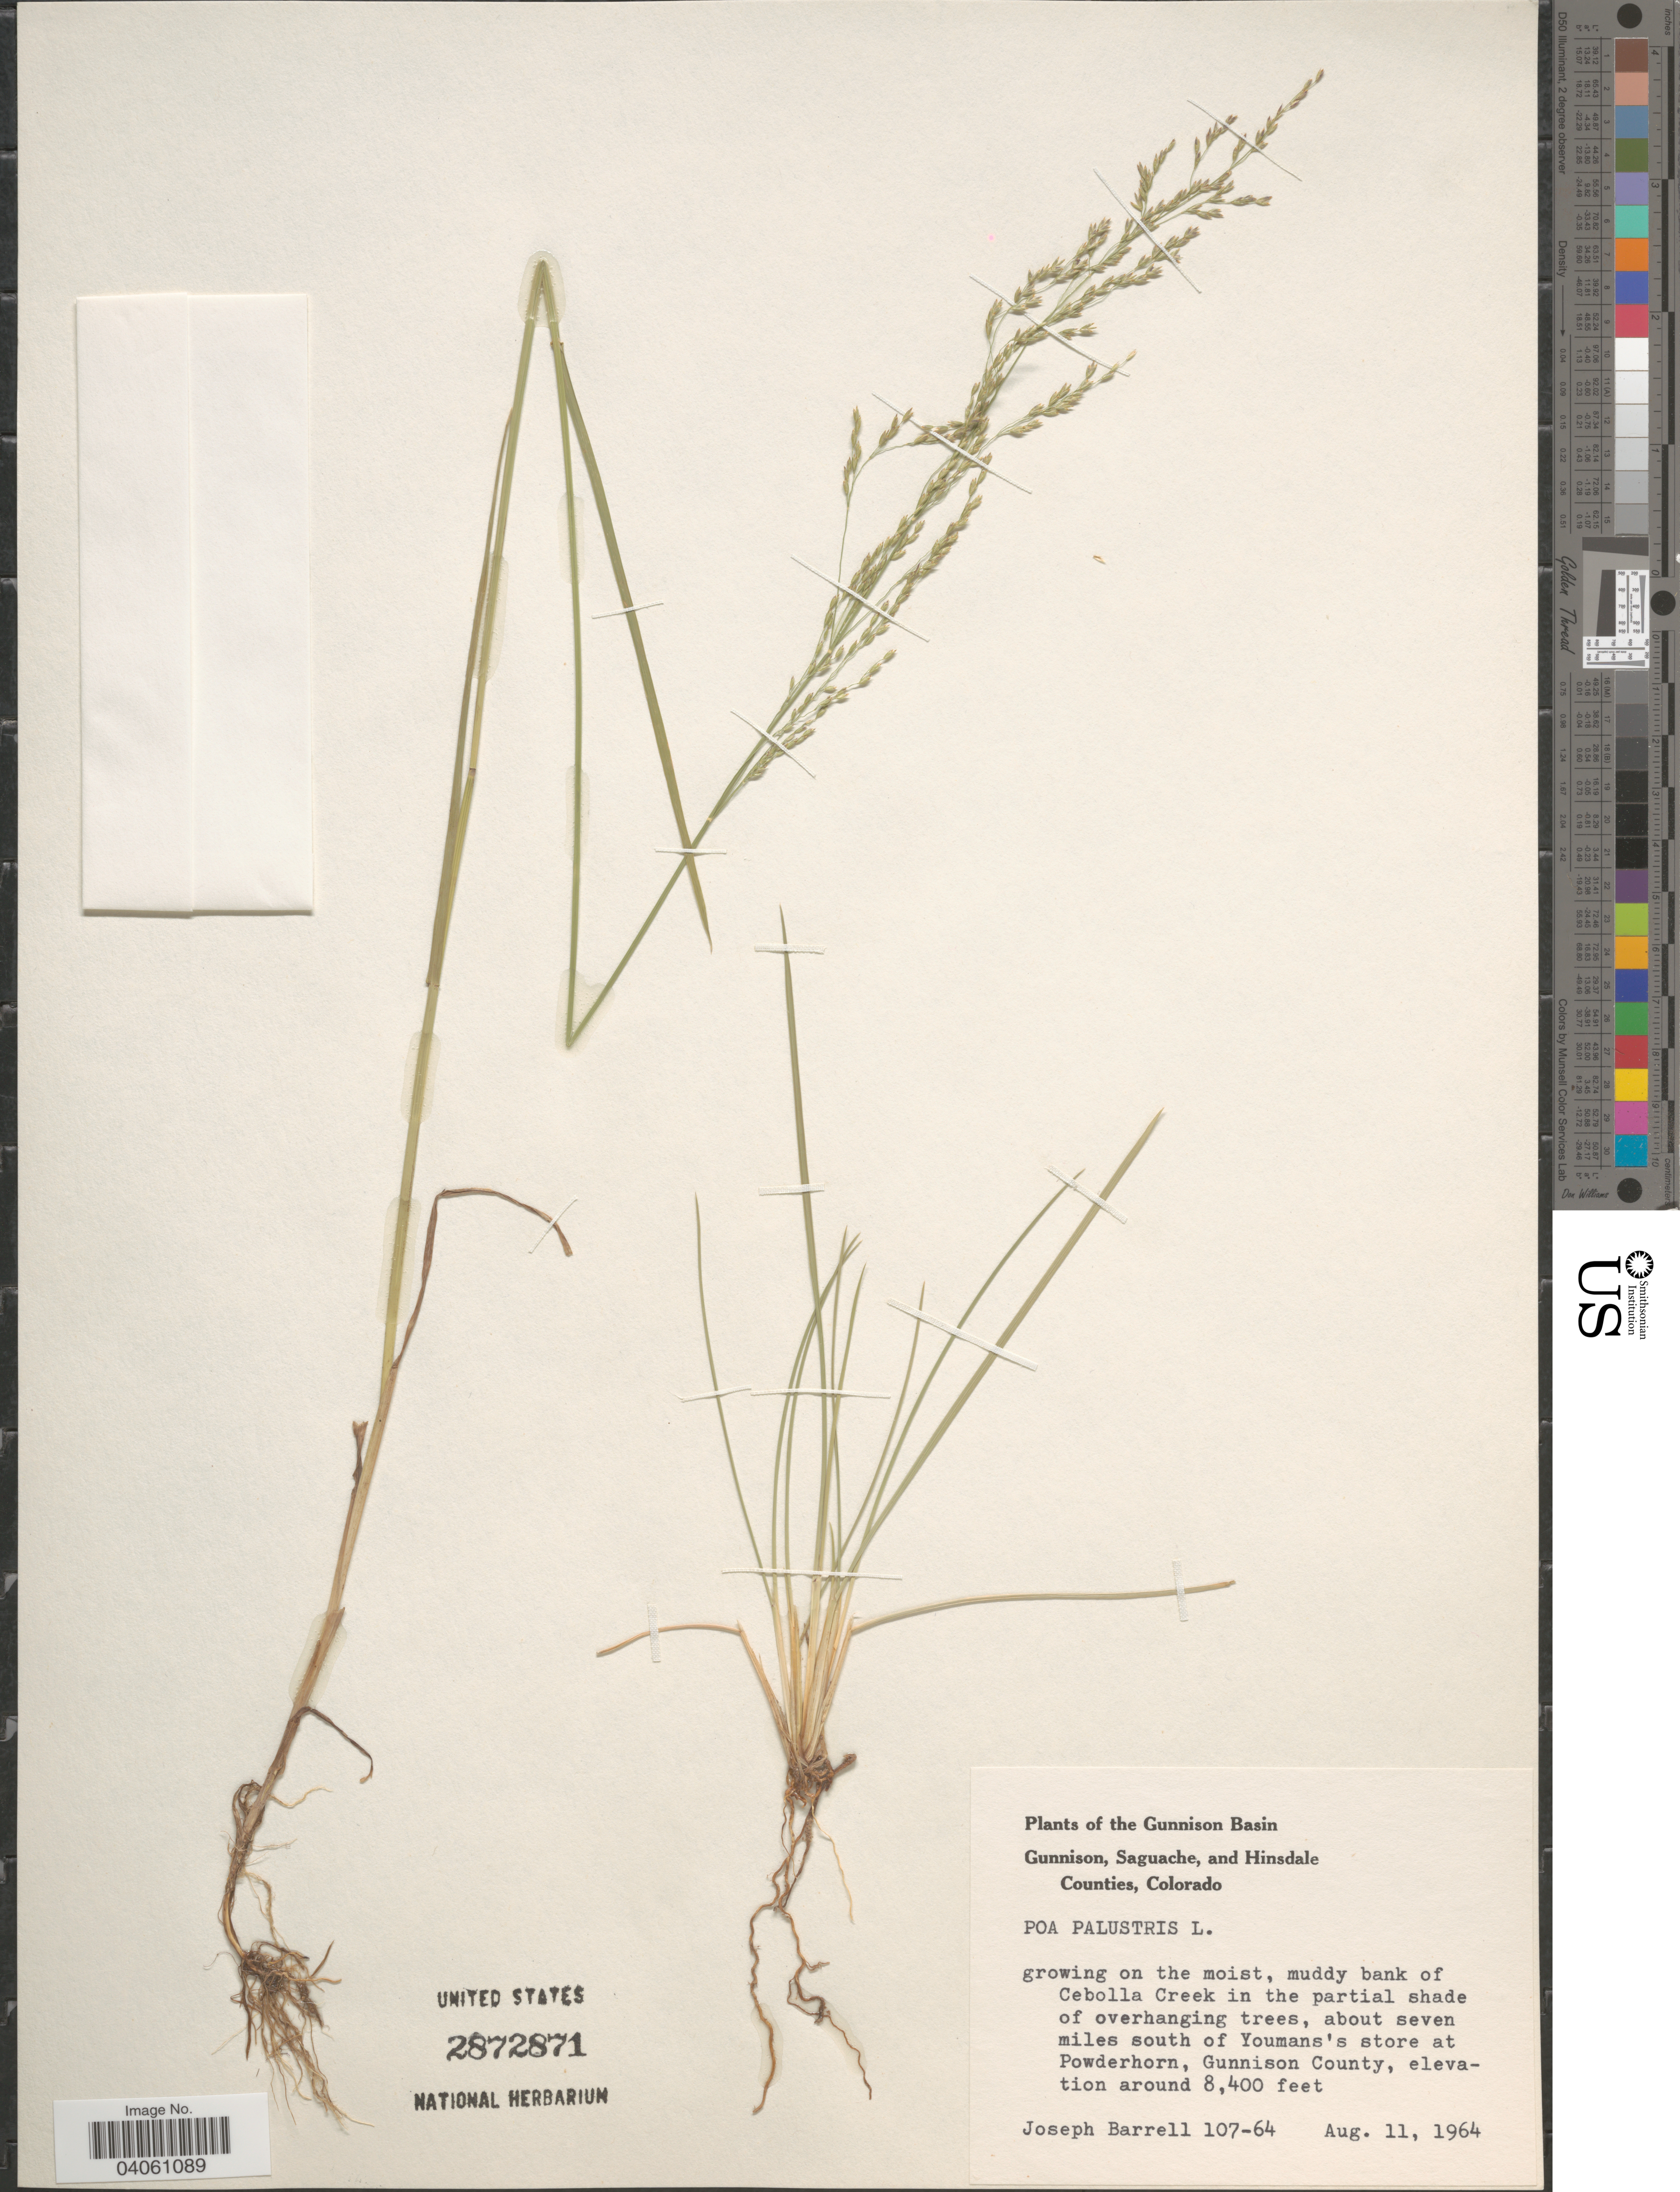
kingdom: Plantae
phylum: Tracheophyta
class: Liliopsida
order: Poales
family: Poaceae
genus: Poa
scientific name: Poa palustris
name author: L.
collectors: J. Barrell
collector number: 107-64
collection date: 1964-08-11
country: United States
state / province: Colorado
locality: Gunnison Basin. On the moist, muddy bank of Cebolla Creek in the partial shade of overhanging trees, about seven miles south of Youman's store at Powderhorn, Gunnison County.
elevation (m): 2560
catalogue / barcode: US 2872871